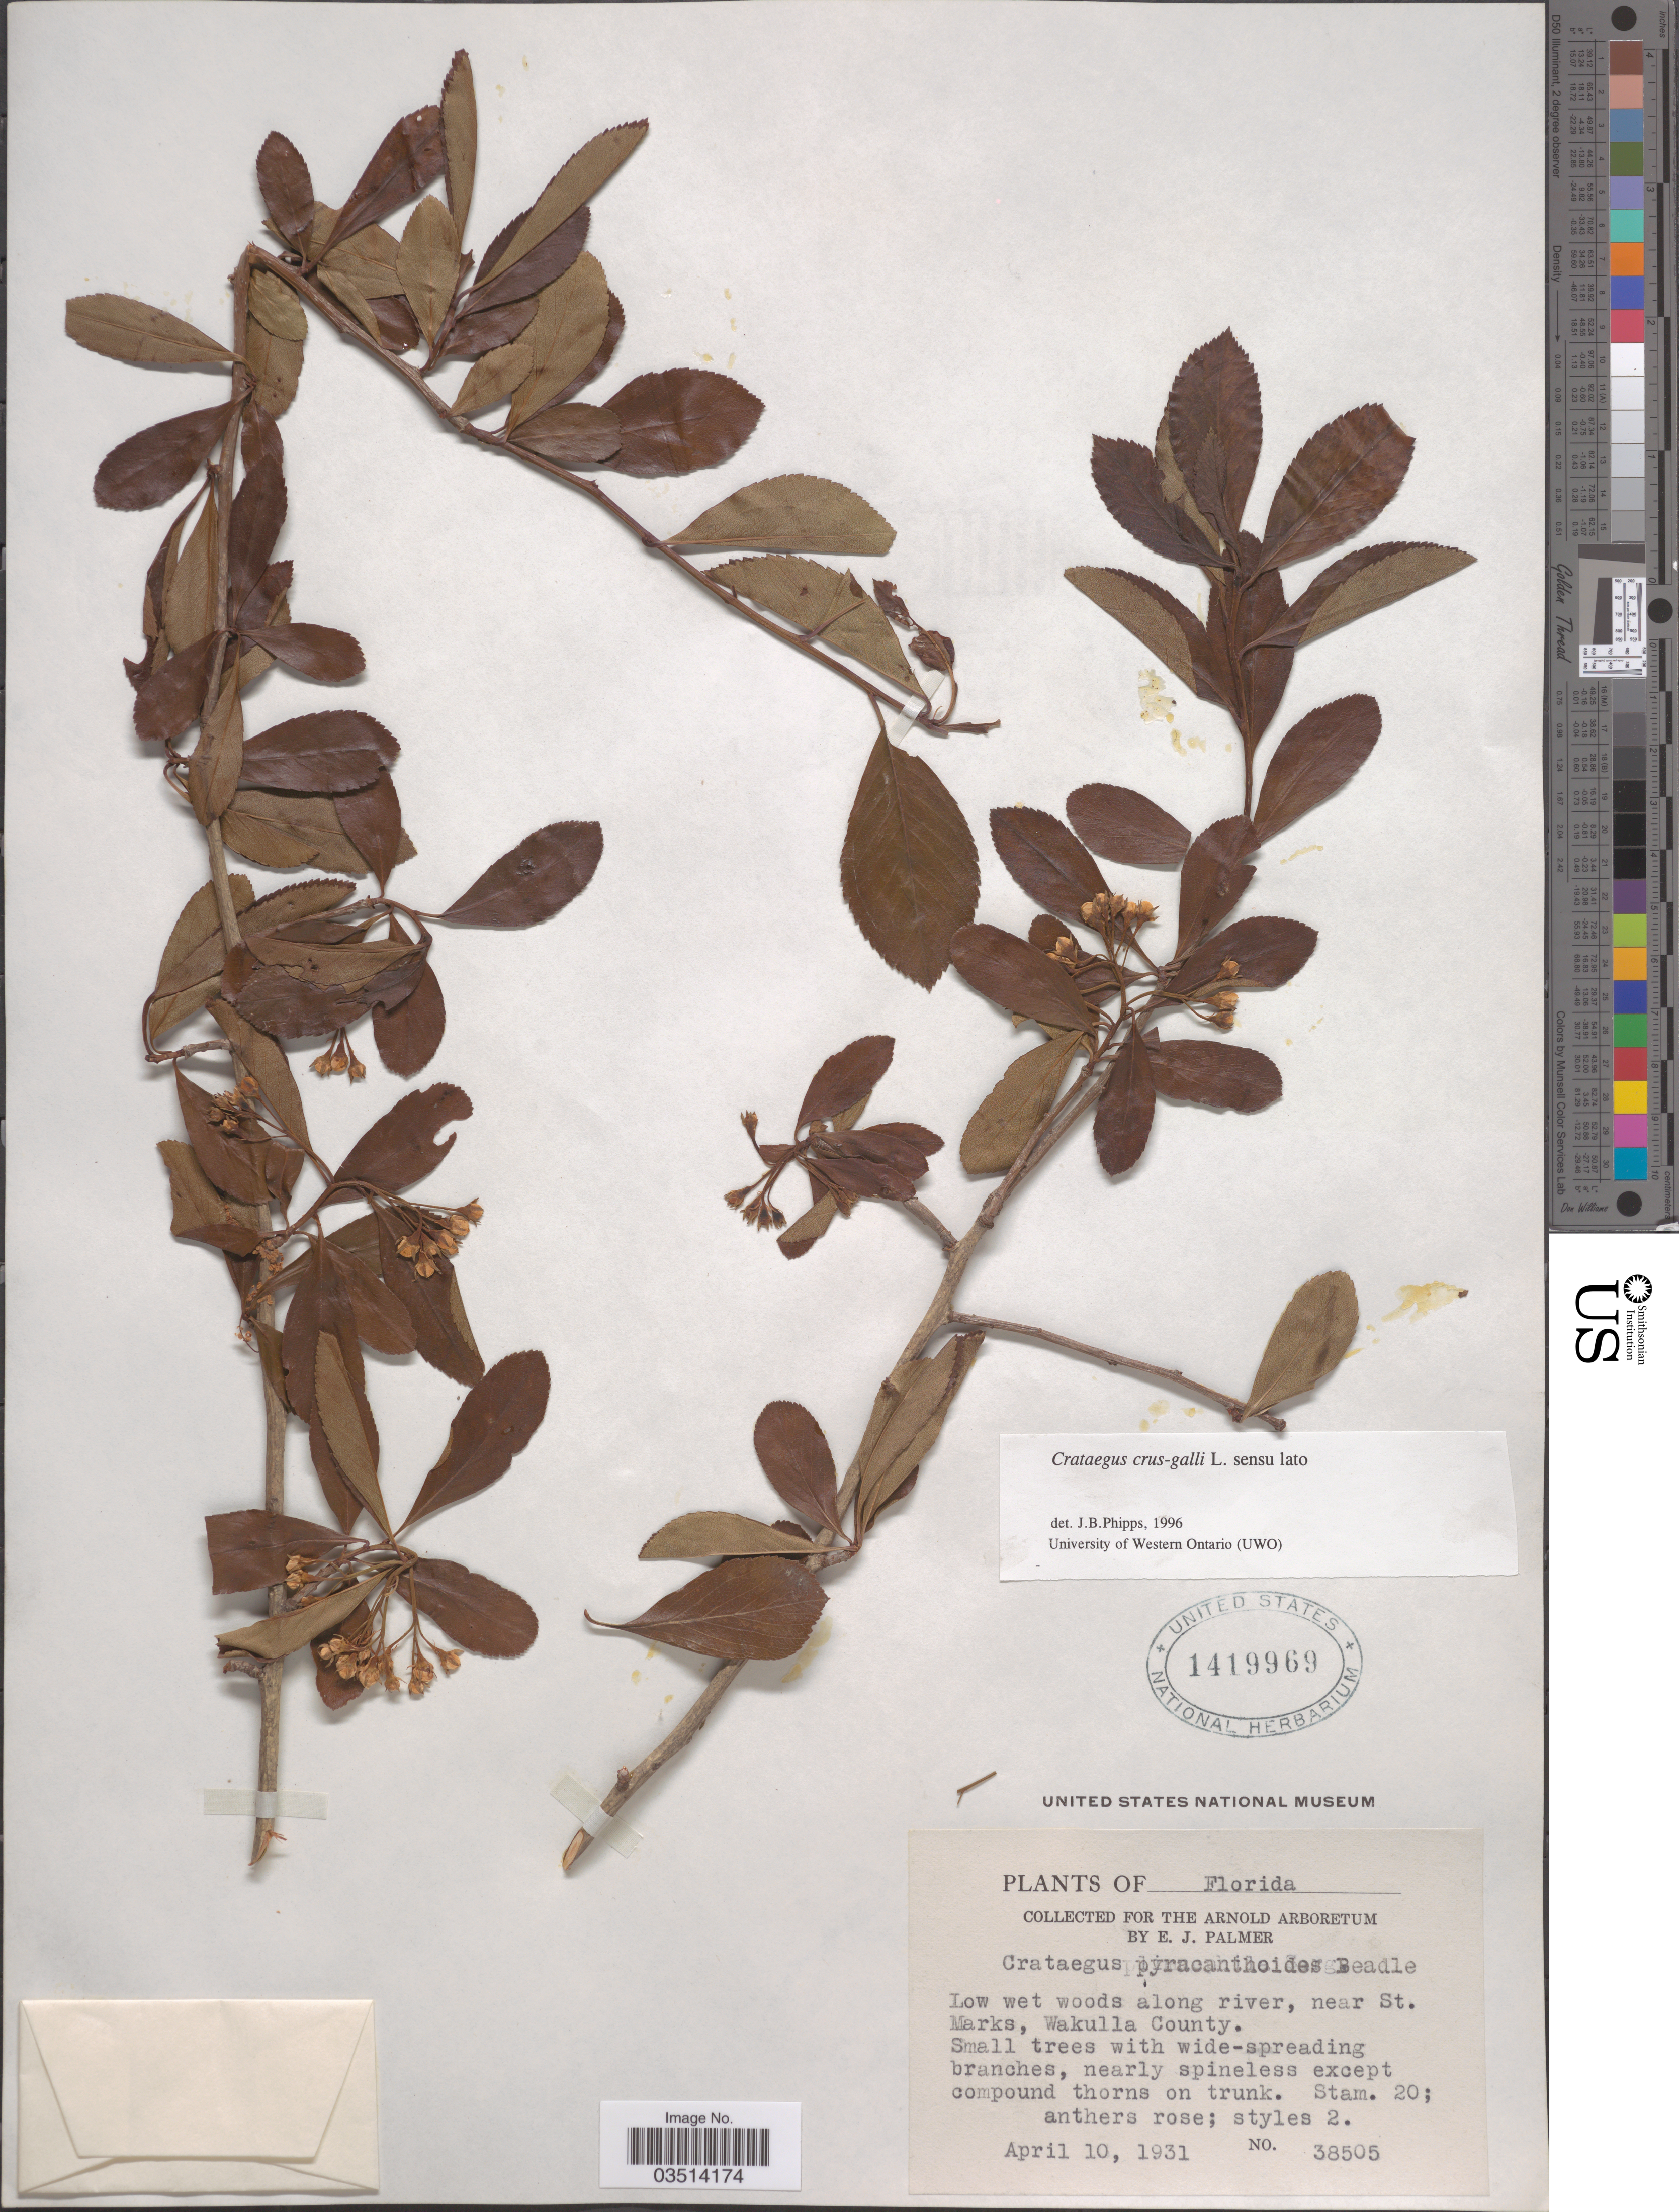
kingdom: Plantae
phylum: Tracheophyta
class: Magnoliopsida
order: Rosales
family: Rosaceae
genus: Crataegus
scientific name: Crataegus crus-galli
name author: L.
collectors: E. J. Palmer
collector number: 38505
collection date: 1931-04-10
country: United States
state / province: Florida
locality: Low wet woods along river, near St. Marks, Wakulla County.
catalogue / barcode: US 1419969